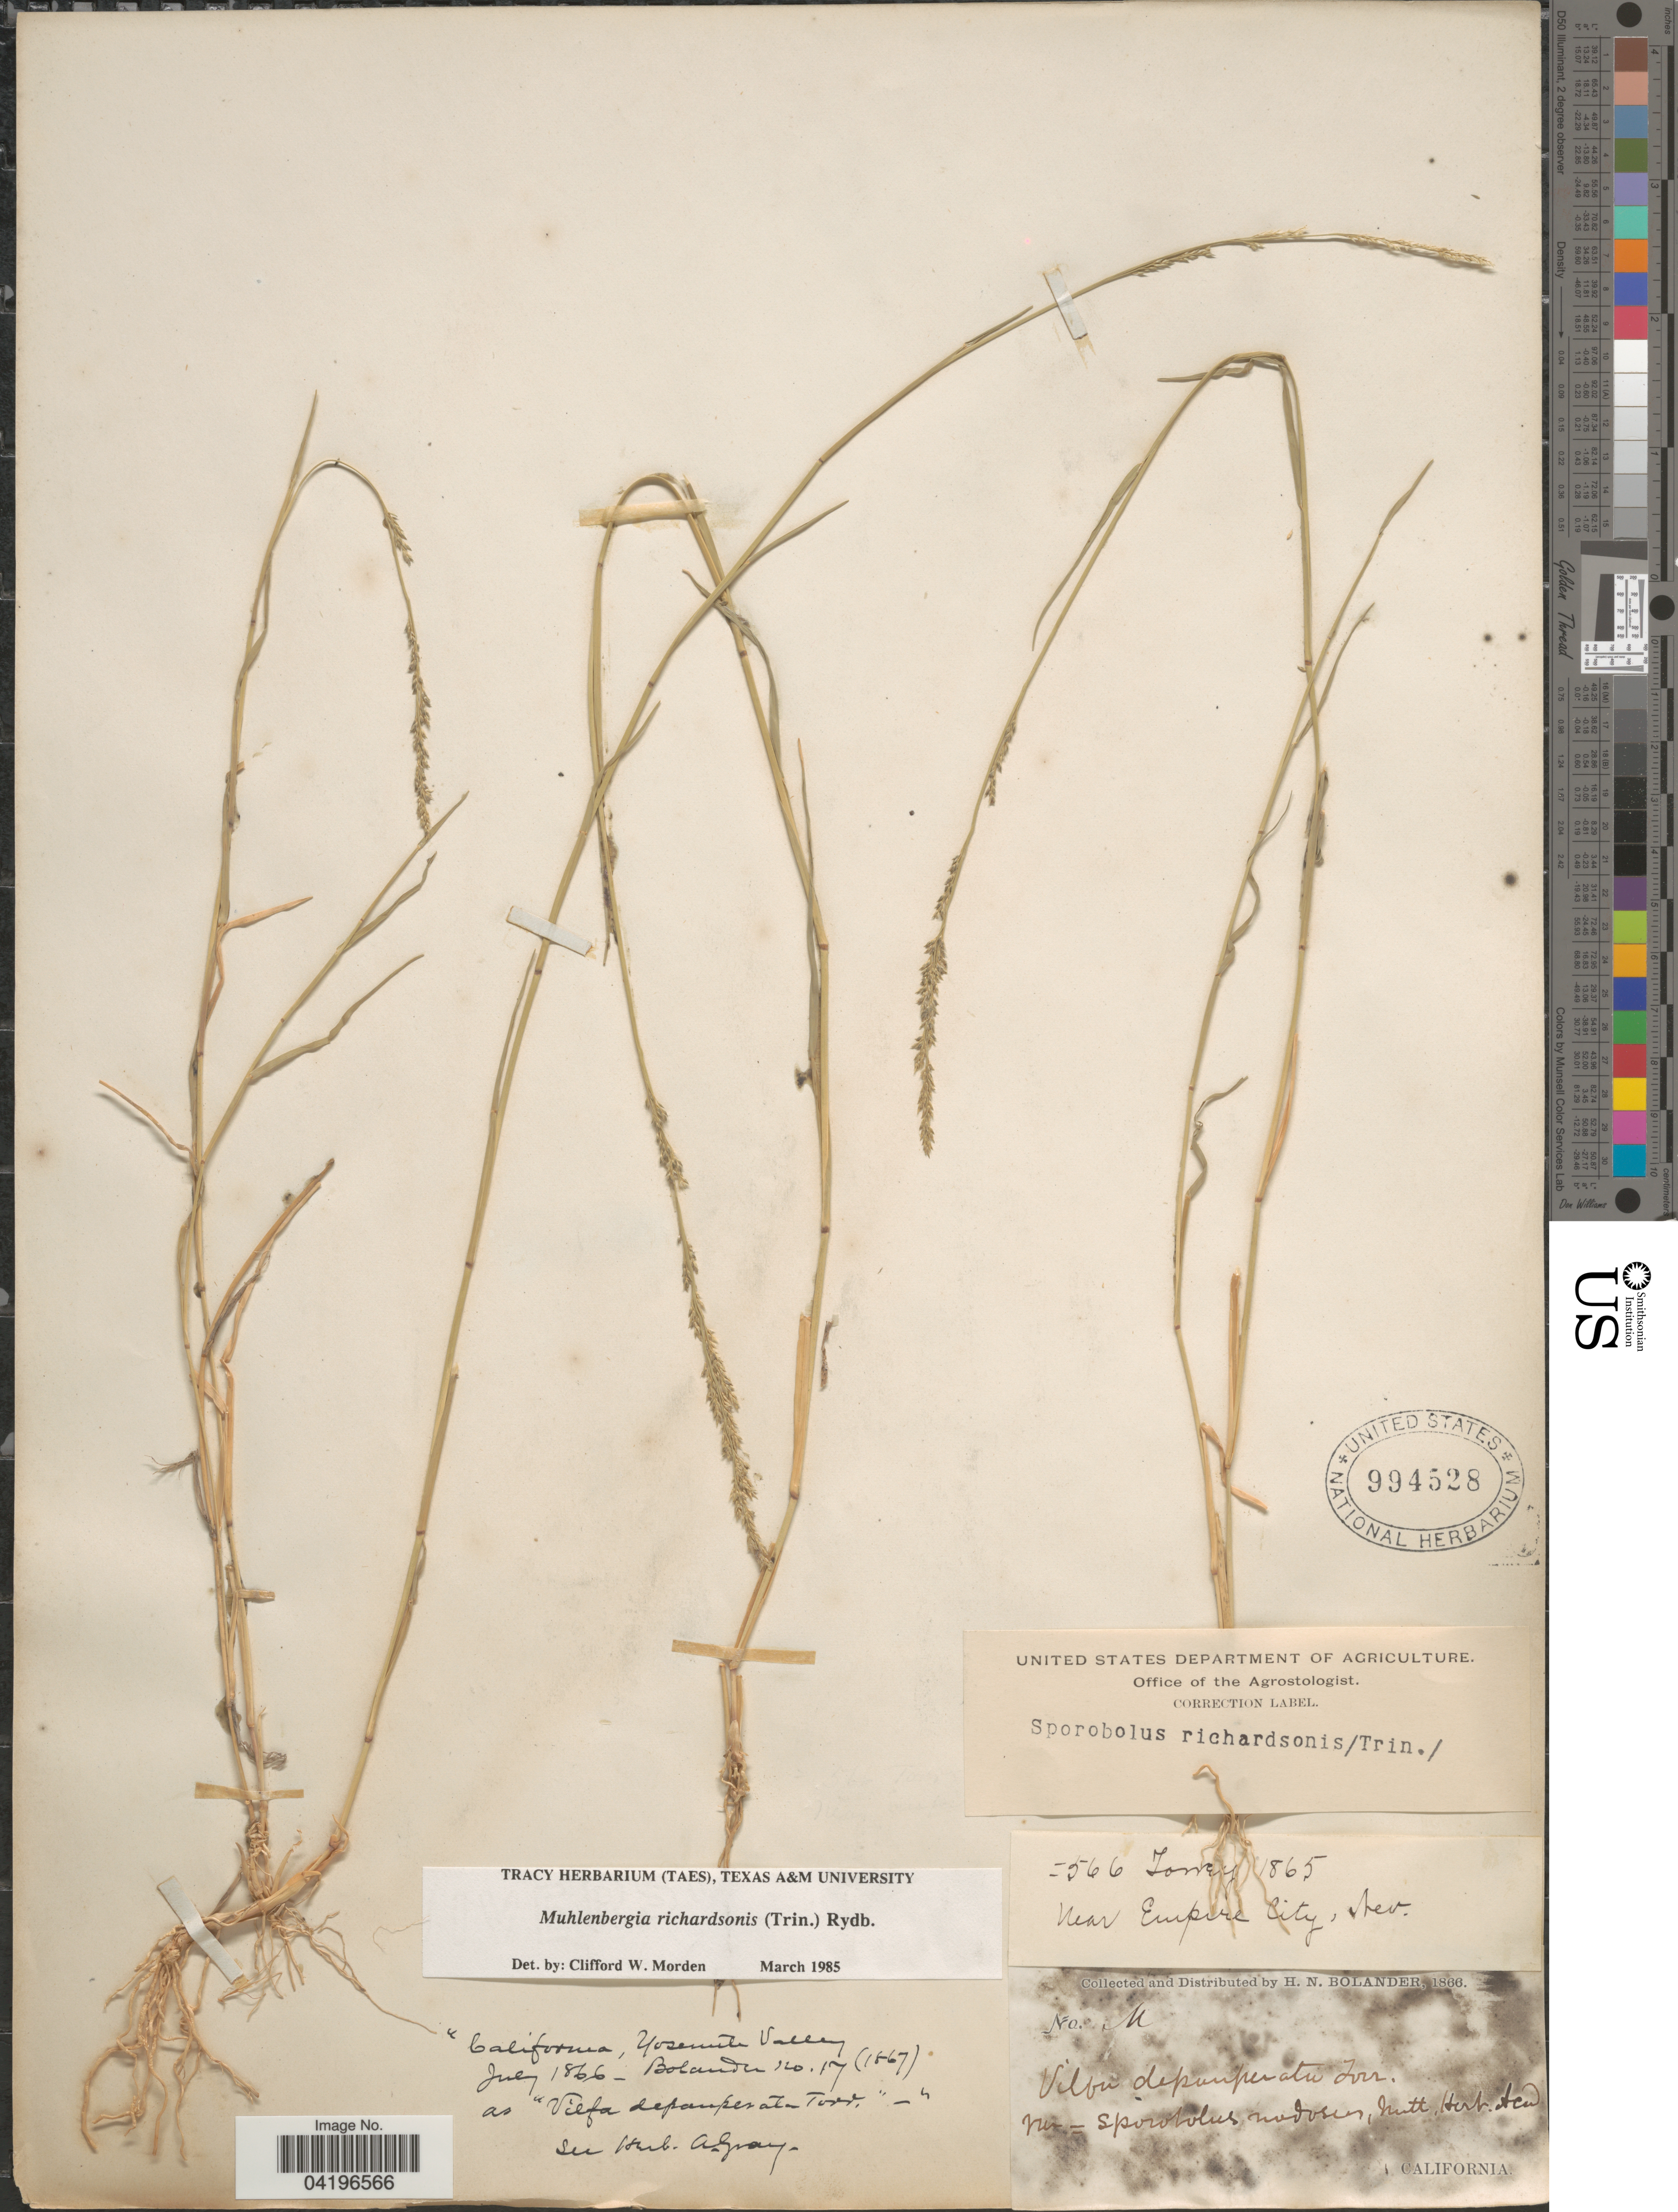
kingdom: Plantae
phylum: Tracheophyta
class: Liliopsida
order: Poales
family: Poaceae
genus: Muhlenbergia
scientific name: Muhlenbergia richardsonis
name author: (Trin.) Rydb.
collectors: H. Bolander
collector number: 17(1867)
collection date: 1866-07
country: United States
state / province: California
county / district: Mariposa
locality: Yosemite Valley.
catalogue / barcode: US 994528